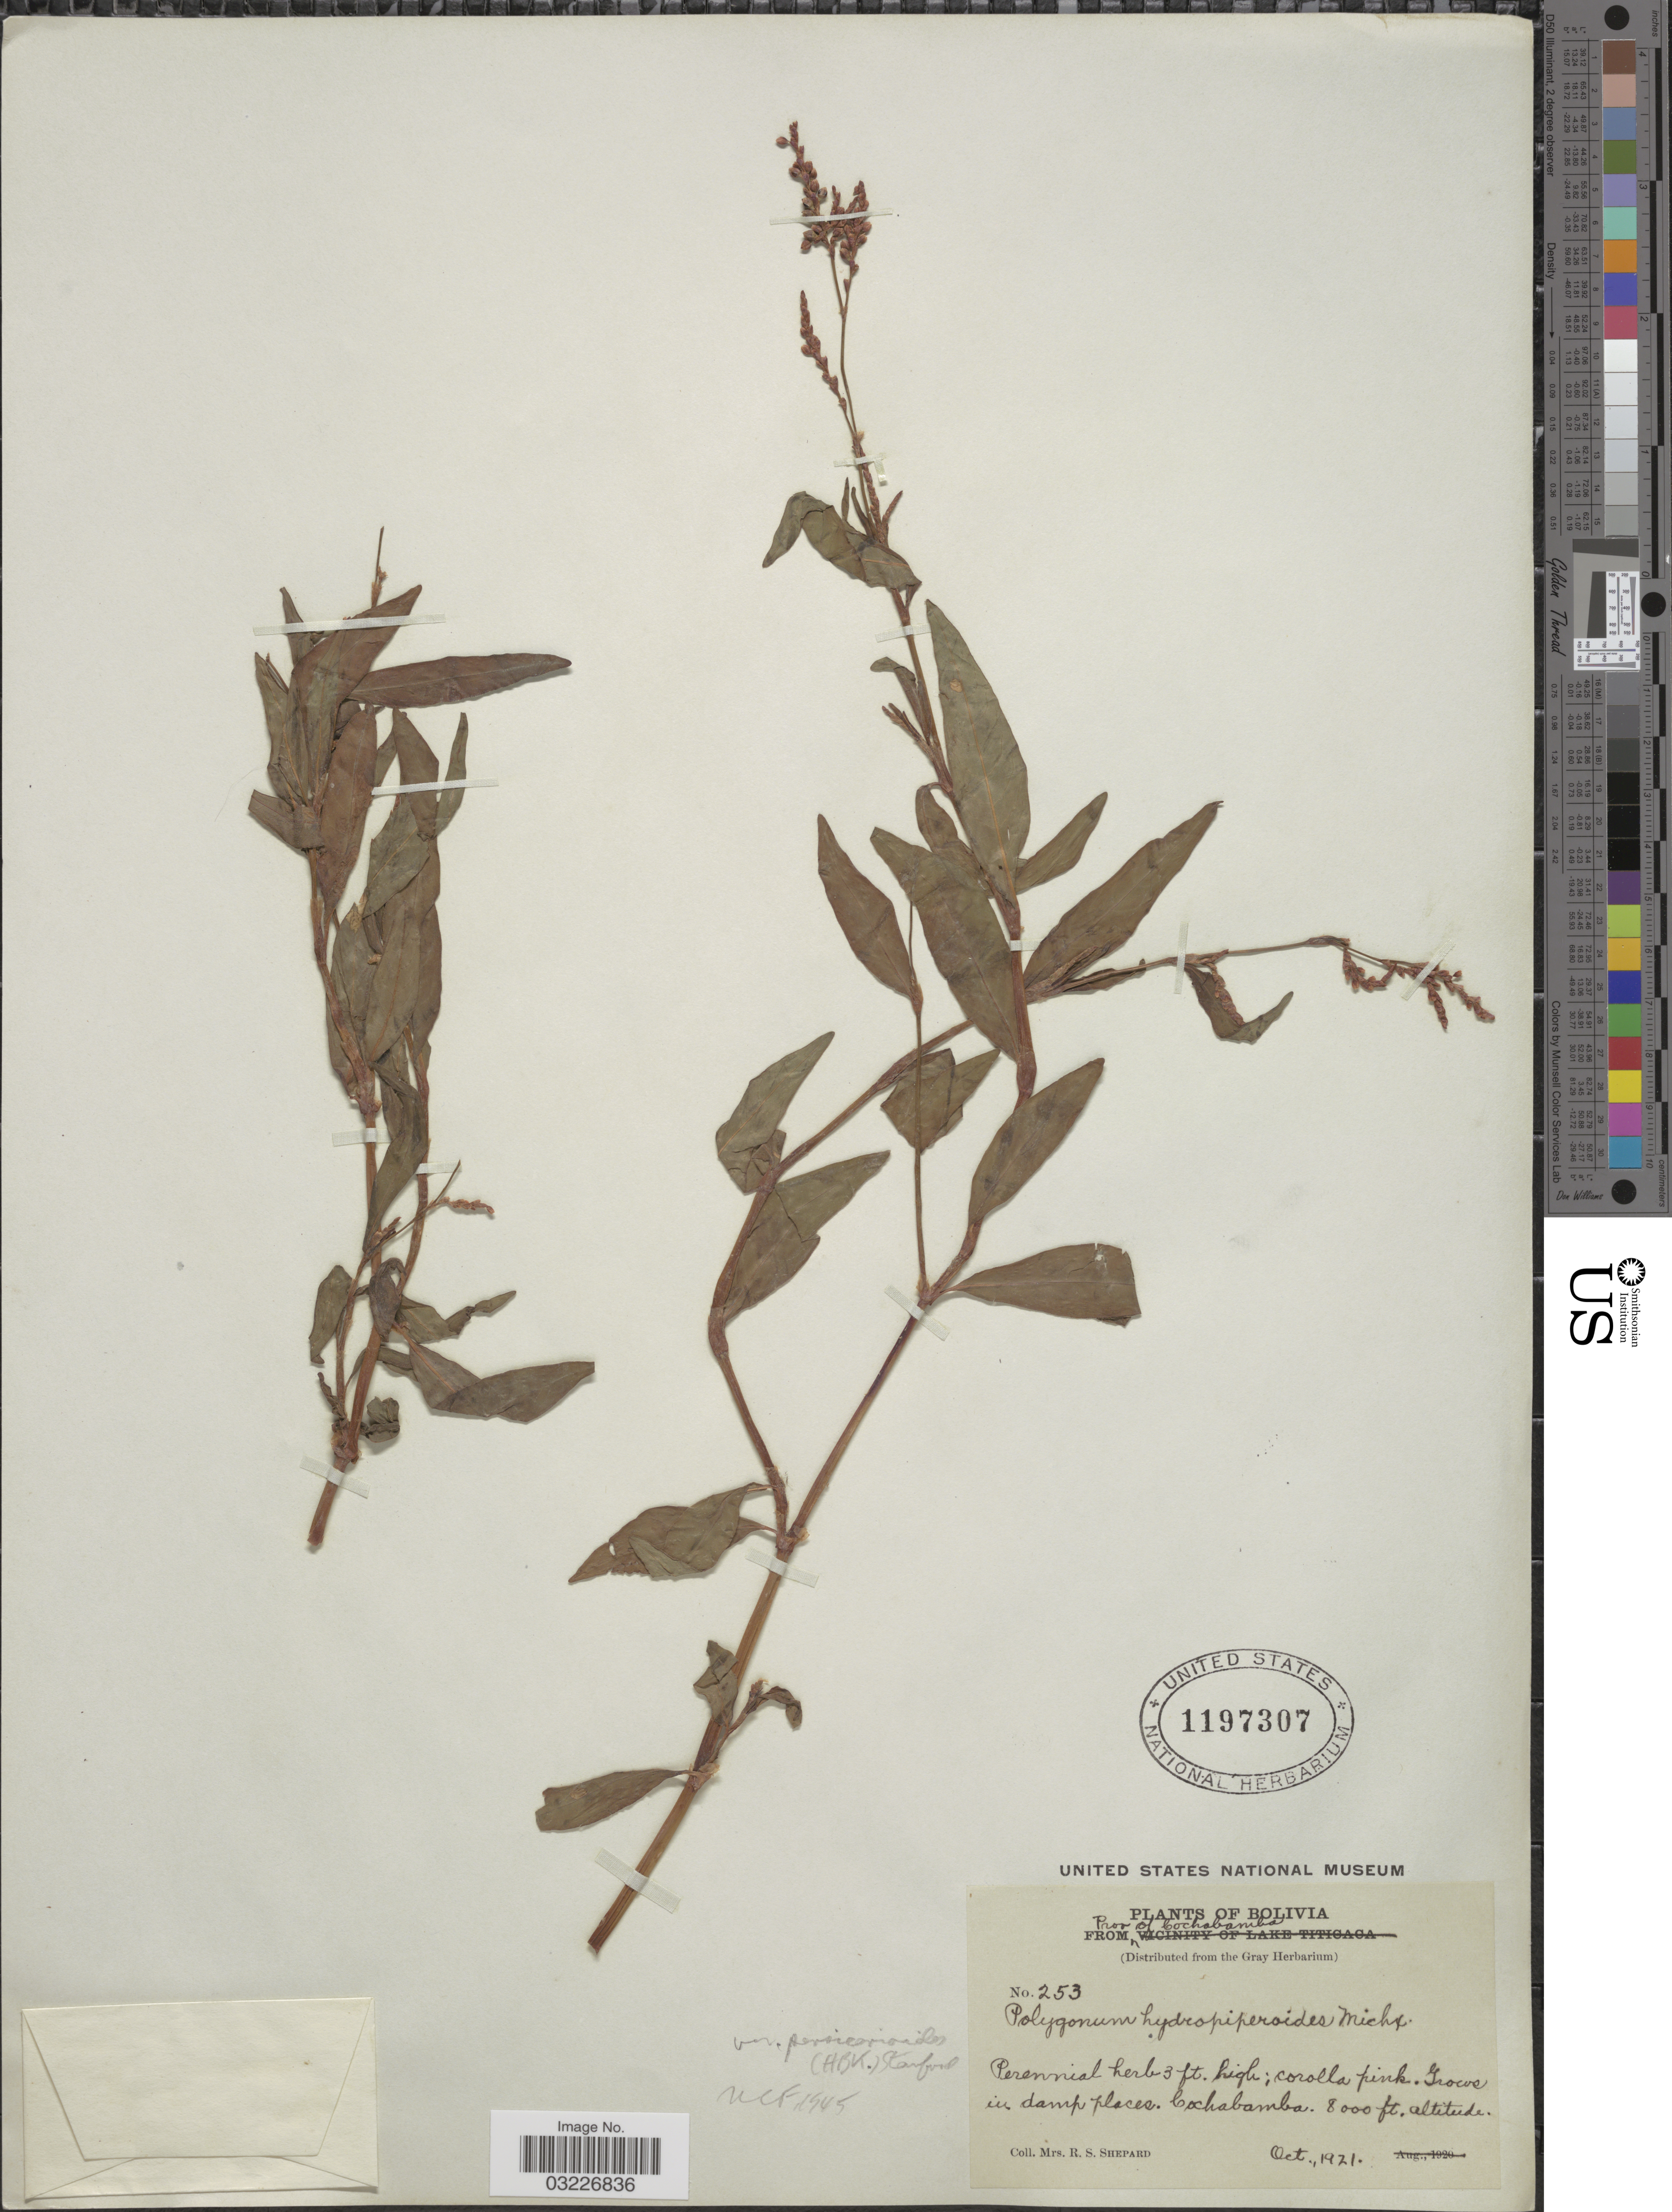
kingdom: Plantae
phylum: Tracheophyta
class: Magnoliopsida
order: Caryophyllales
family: Polygonaceae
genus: Polygonum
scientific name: Polygonum hydropiperoides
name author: Michx.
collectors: R. Shepard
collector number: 253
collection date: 1921-10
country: Bolivia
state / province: Cochabamba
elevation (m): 2438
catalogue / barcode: US 1197307